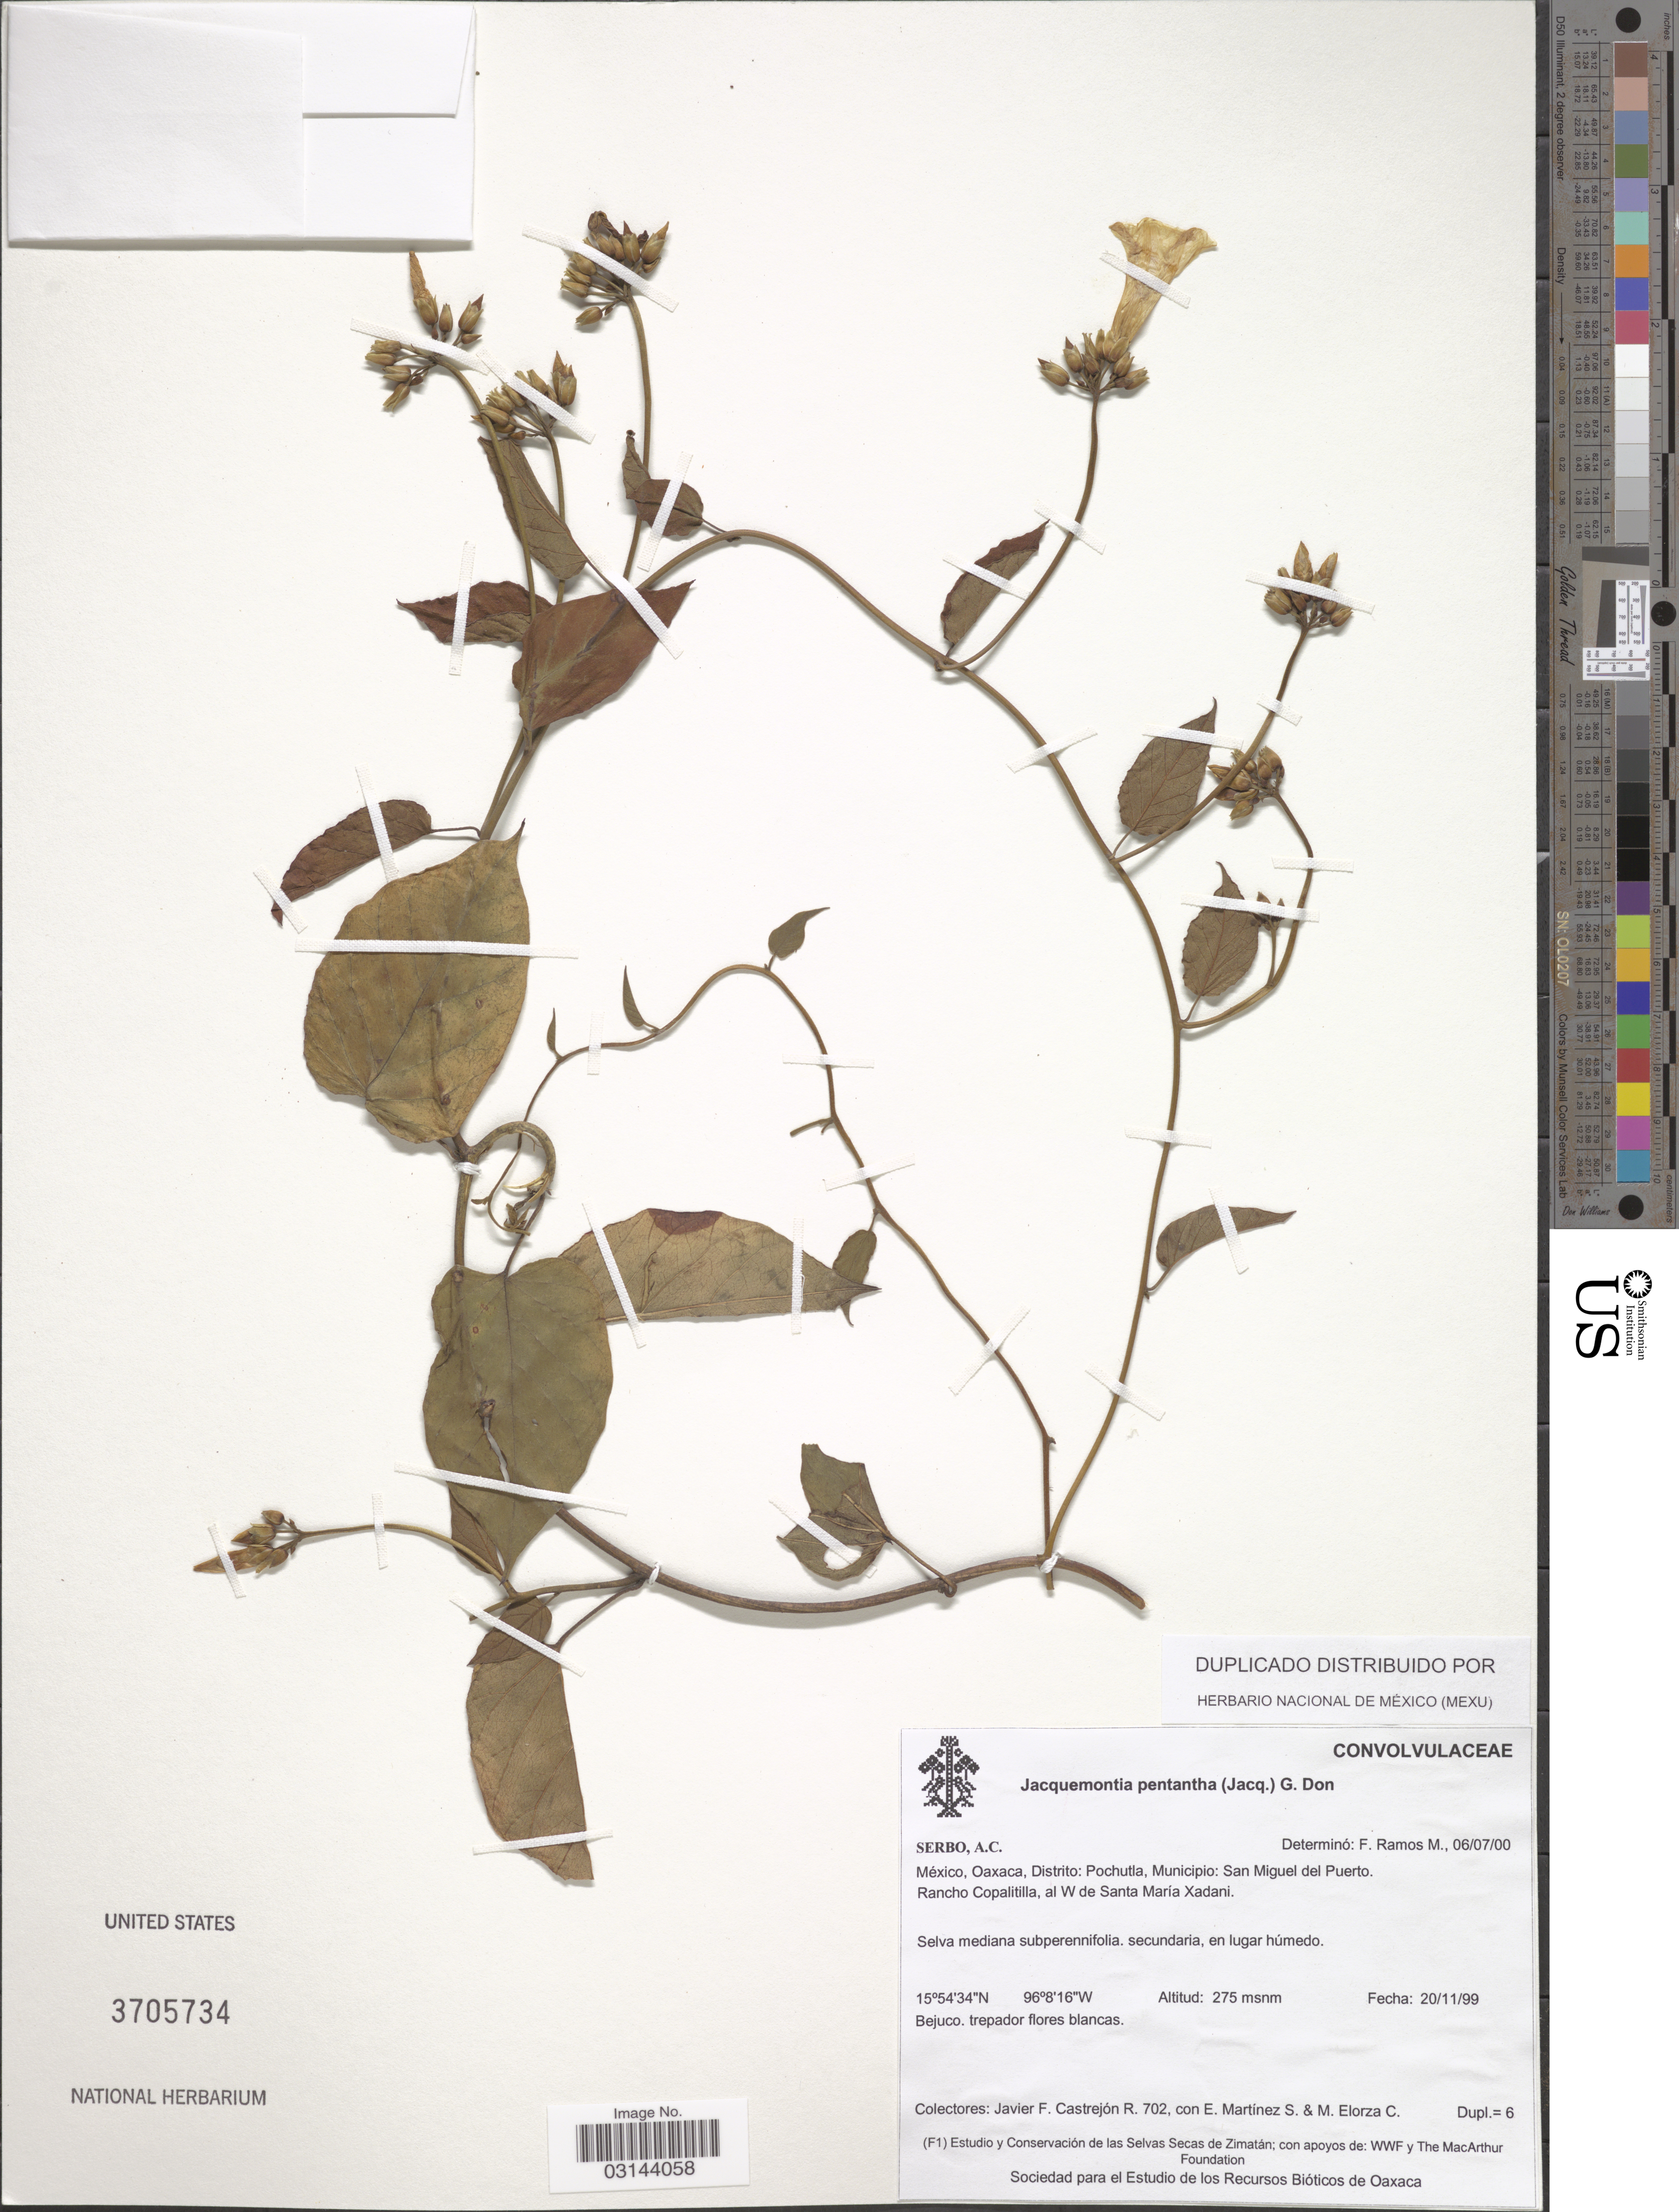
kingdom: Plantae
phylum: Tracheophyta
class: Magnoliopsida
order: Solanales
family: Convolvulaceae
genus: Jacquemontia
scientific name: Jacquemontia pentanthos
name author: (Jacq.) G. Don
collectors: J. Castrejón, E. M. Martínez S. & M. Elorza C.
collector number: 702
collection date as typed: Transcribed d/m/y: 20/11/99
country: Mexico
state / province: Oaxaca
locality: Distrito: Pochutla, Municipio: San Miguel del Puerto, Rancho Copalitilla, al W de Santa María Xadani.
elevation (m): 275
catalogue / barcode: US 3705734